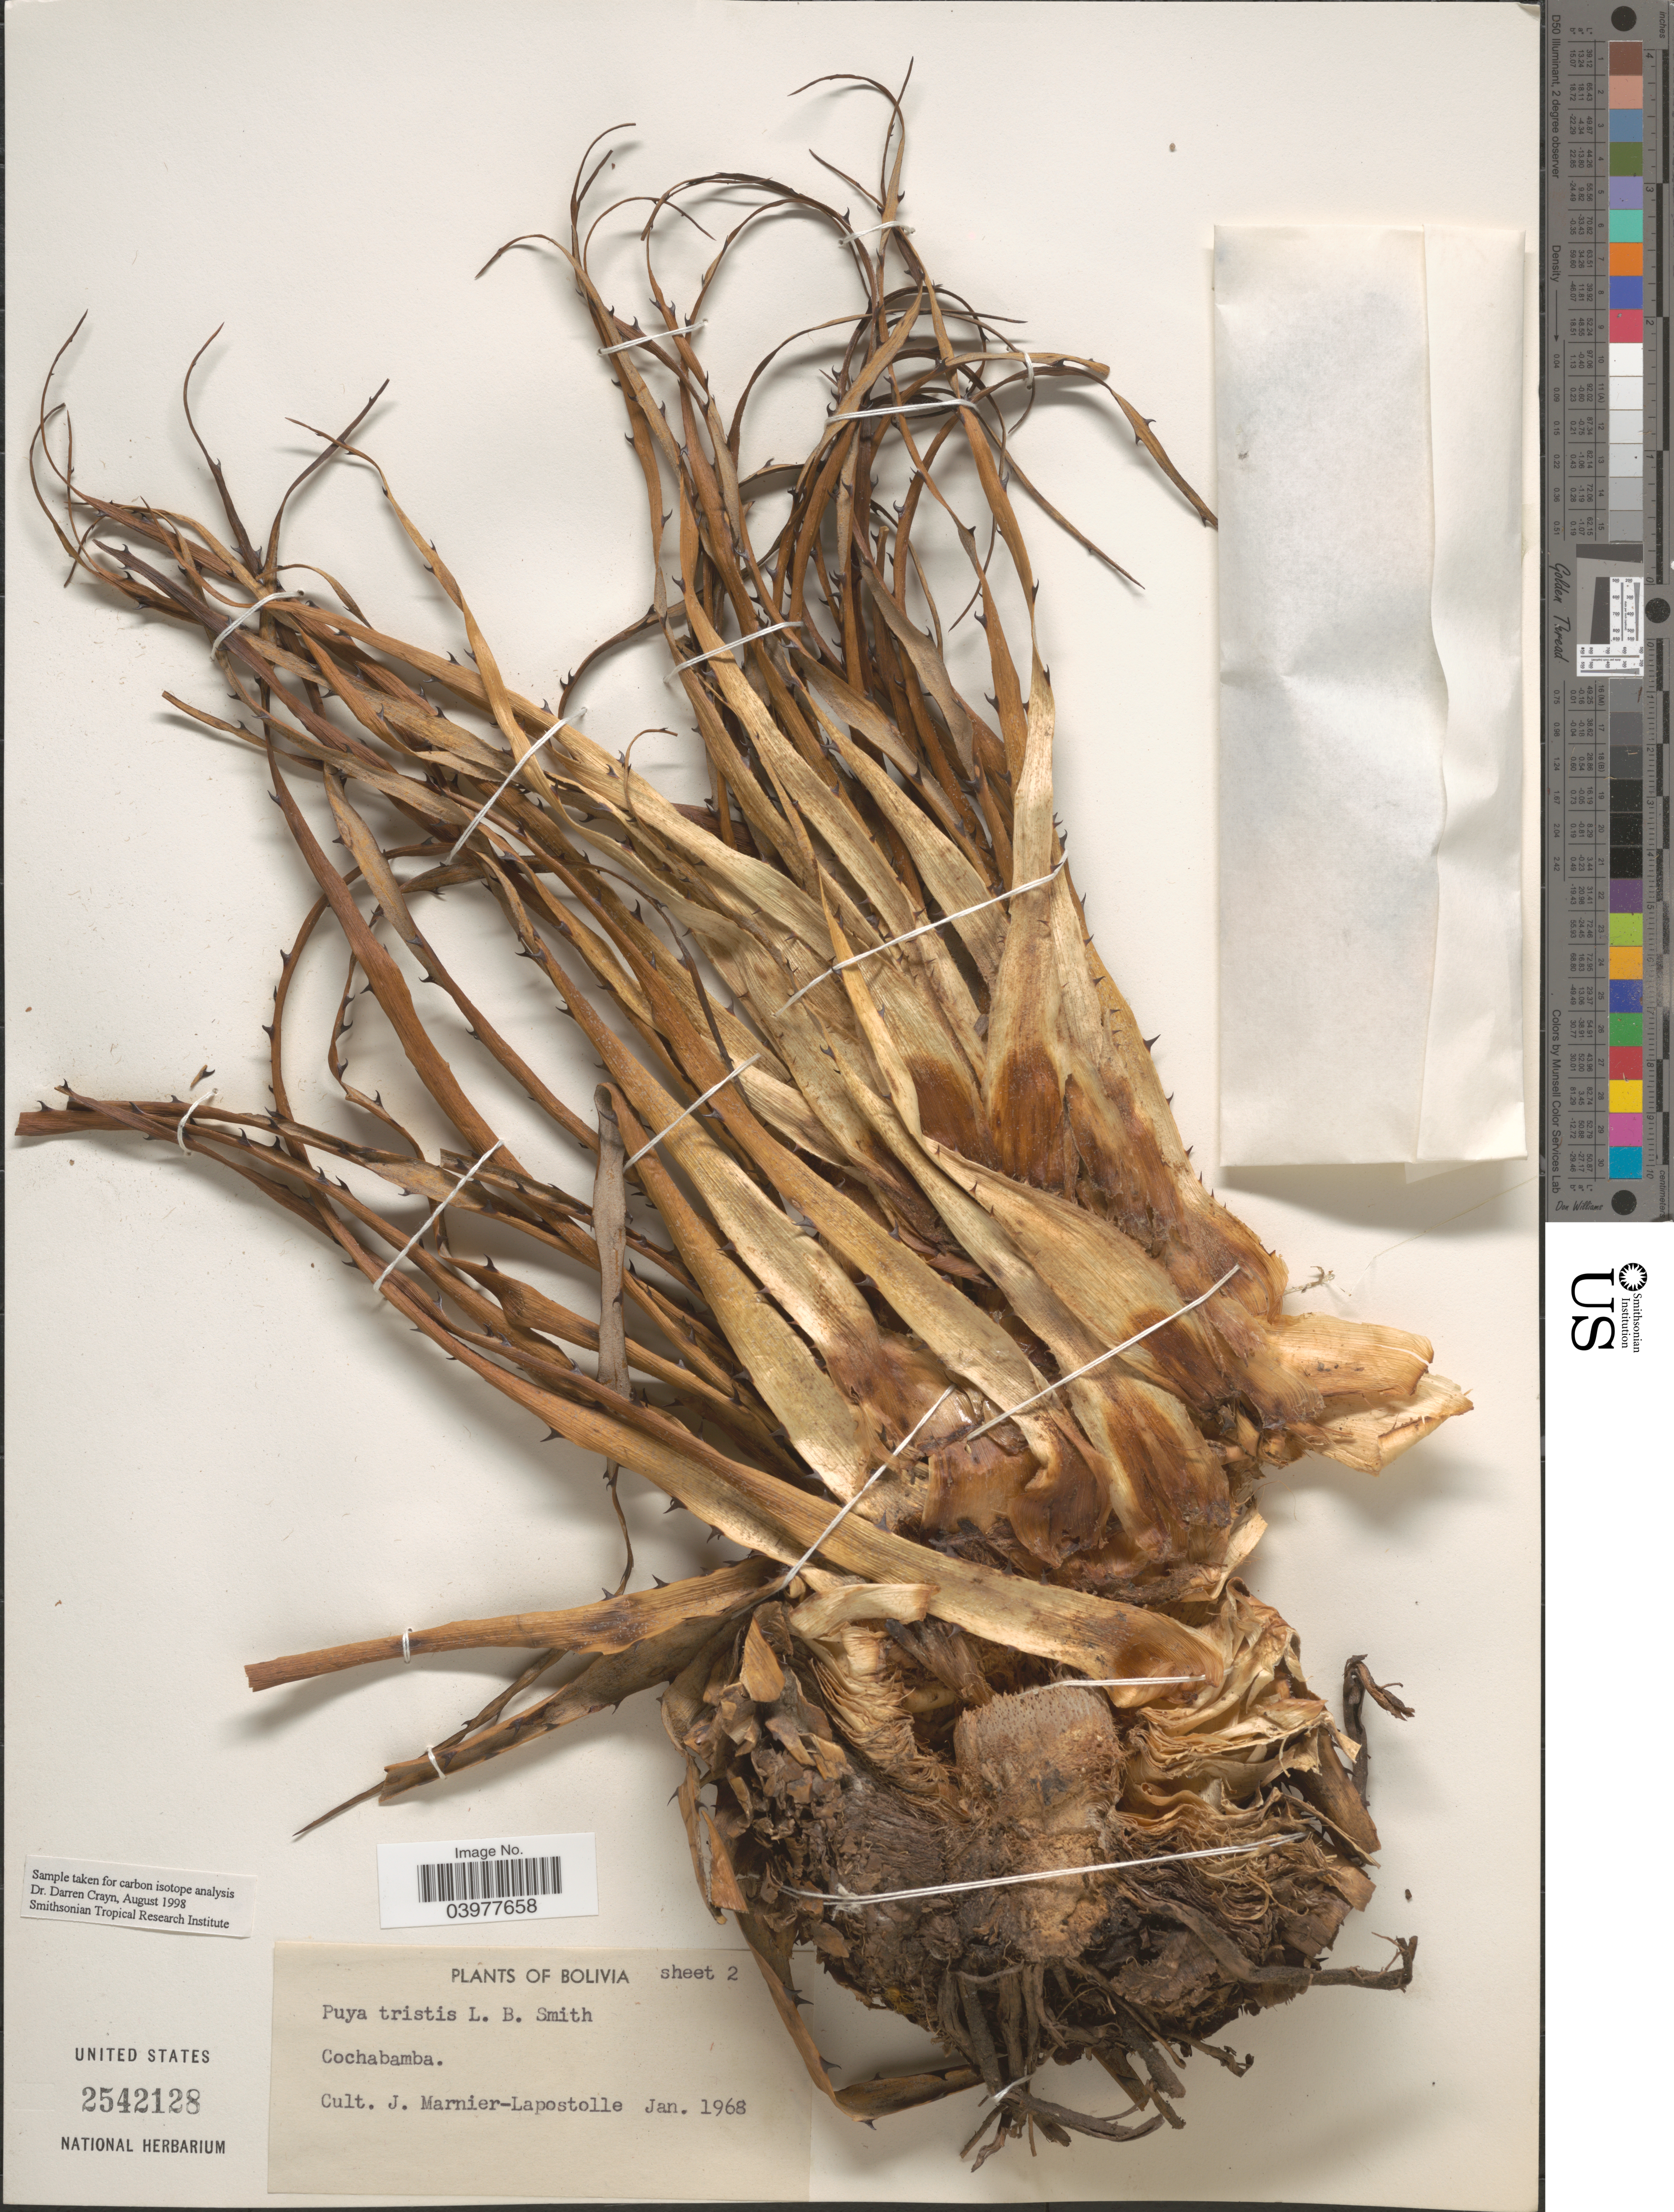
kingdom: Plantae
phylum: Tracheophyta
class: Liliopsida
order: Poales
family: Bromeliaceae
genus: Puya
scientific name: Puya tristis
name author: L.B. Sm.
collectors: J. Marnier-Lapostolle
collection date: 1968-01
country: Bolivia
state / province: Cochabamba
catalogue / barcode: US 2542128